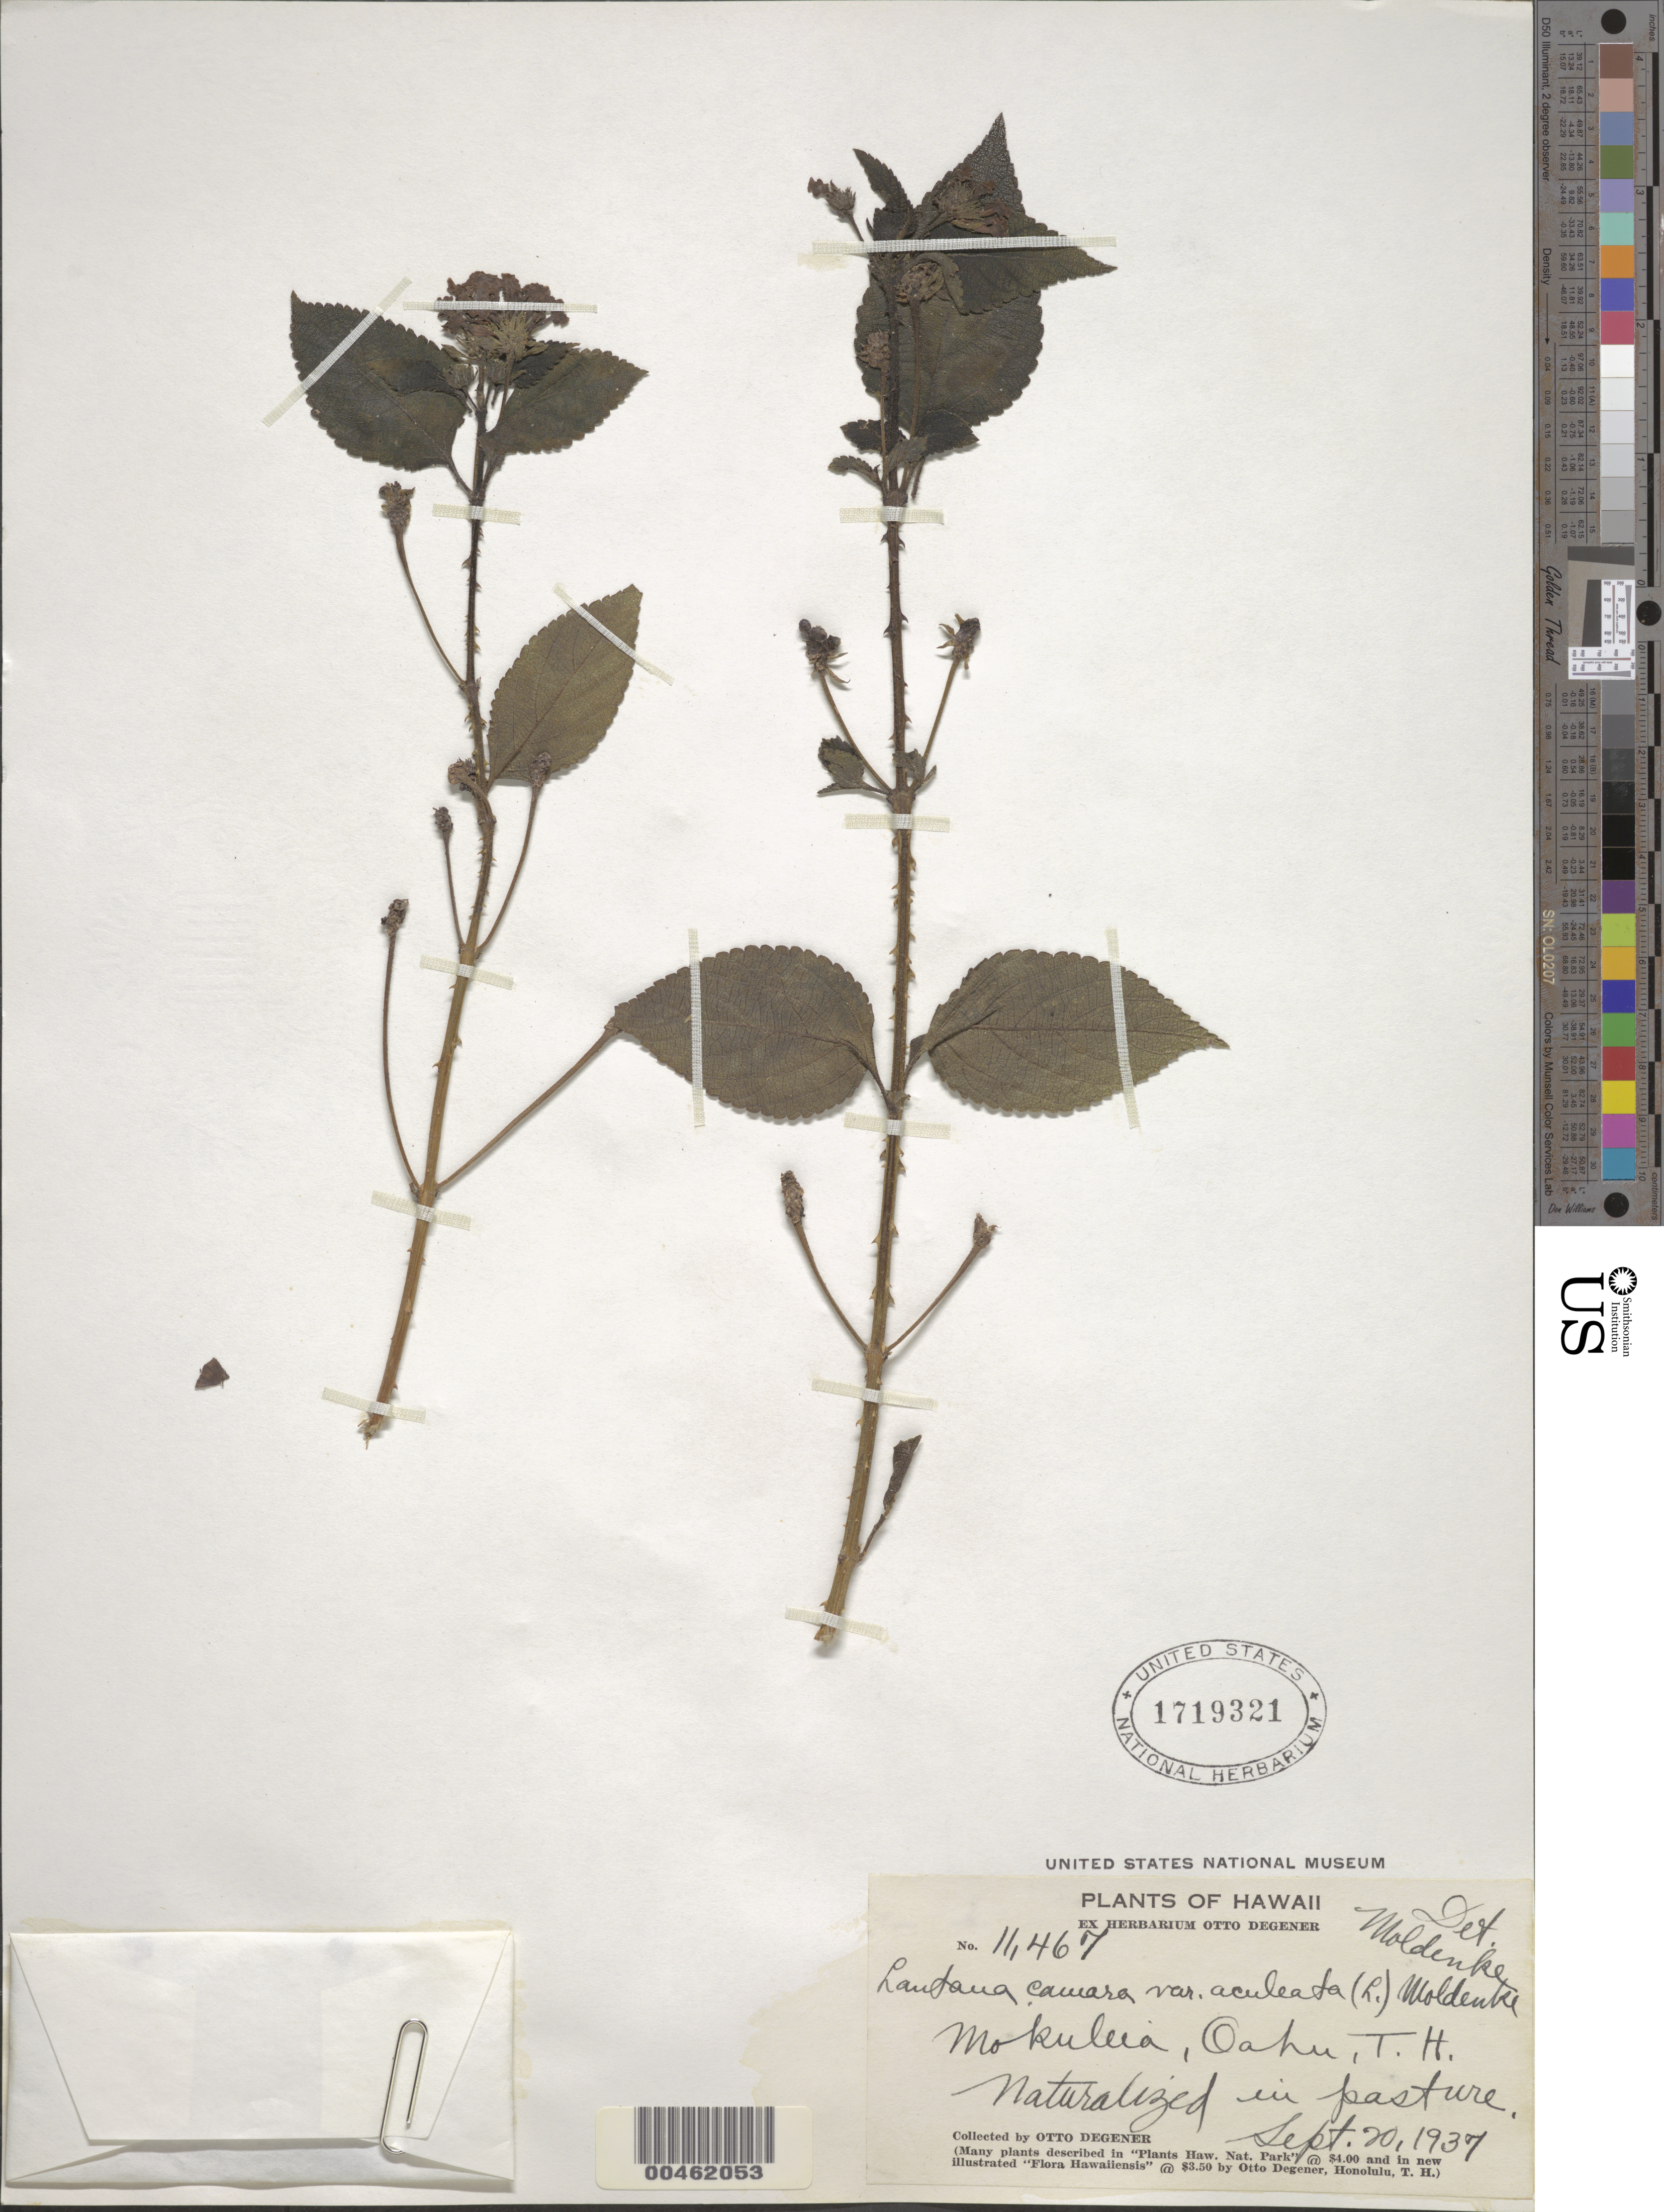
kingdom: Plantae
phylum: Tracheophyta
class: Magnoliopsida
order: Lamiales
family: Verbenaceae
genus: Lantana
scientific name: Lantana camara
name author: L.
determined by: Moldenke, H. N.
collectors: O. Degener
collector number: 11467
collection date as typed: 20 Sep 1937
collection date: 1937-09-20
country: United States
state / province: Hawaii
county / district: Honolulu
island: Oahu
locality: Mokuleia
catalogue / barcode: US 1719321